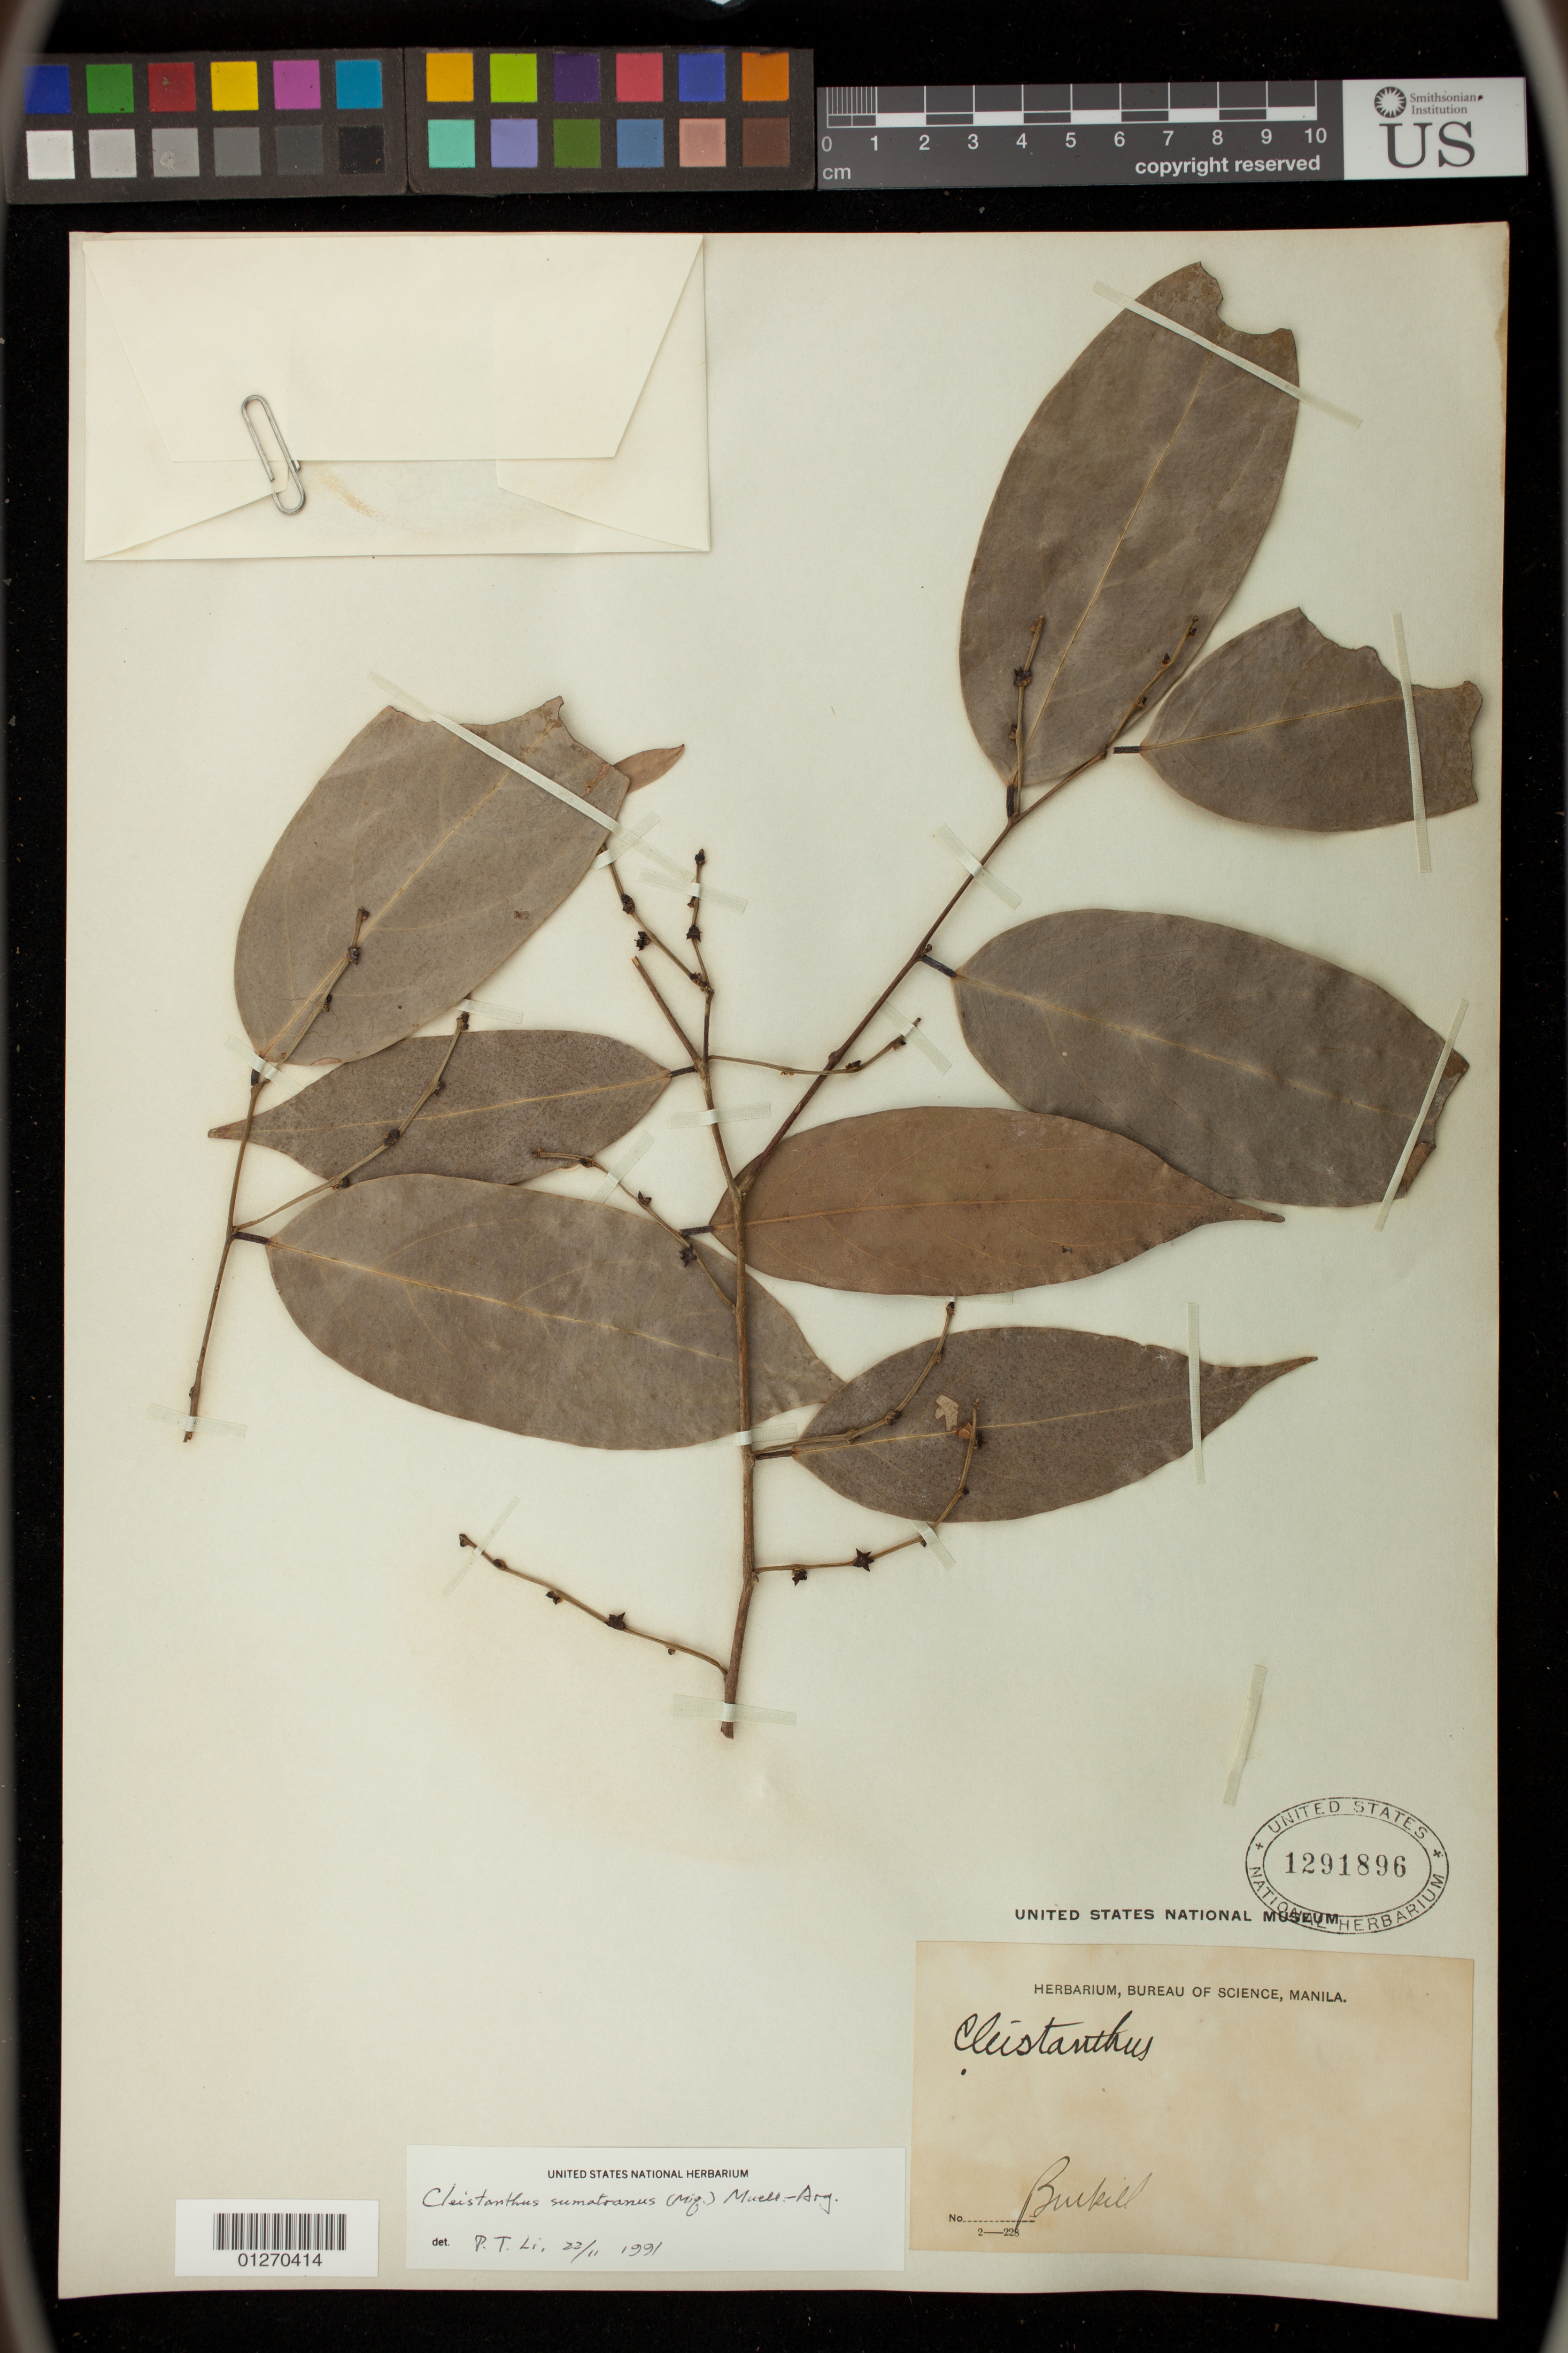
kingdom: Plantae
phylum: Tracheophyta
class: Magnoliopsida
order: Malpighiales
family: Phyllanthaceae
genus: Cleistanthus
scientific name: Cleistanthus sumatranus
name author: (Miq.) Müll. Arg.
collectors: Burkill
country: Philippines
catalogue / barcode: US 1291896